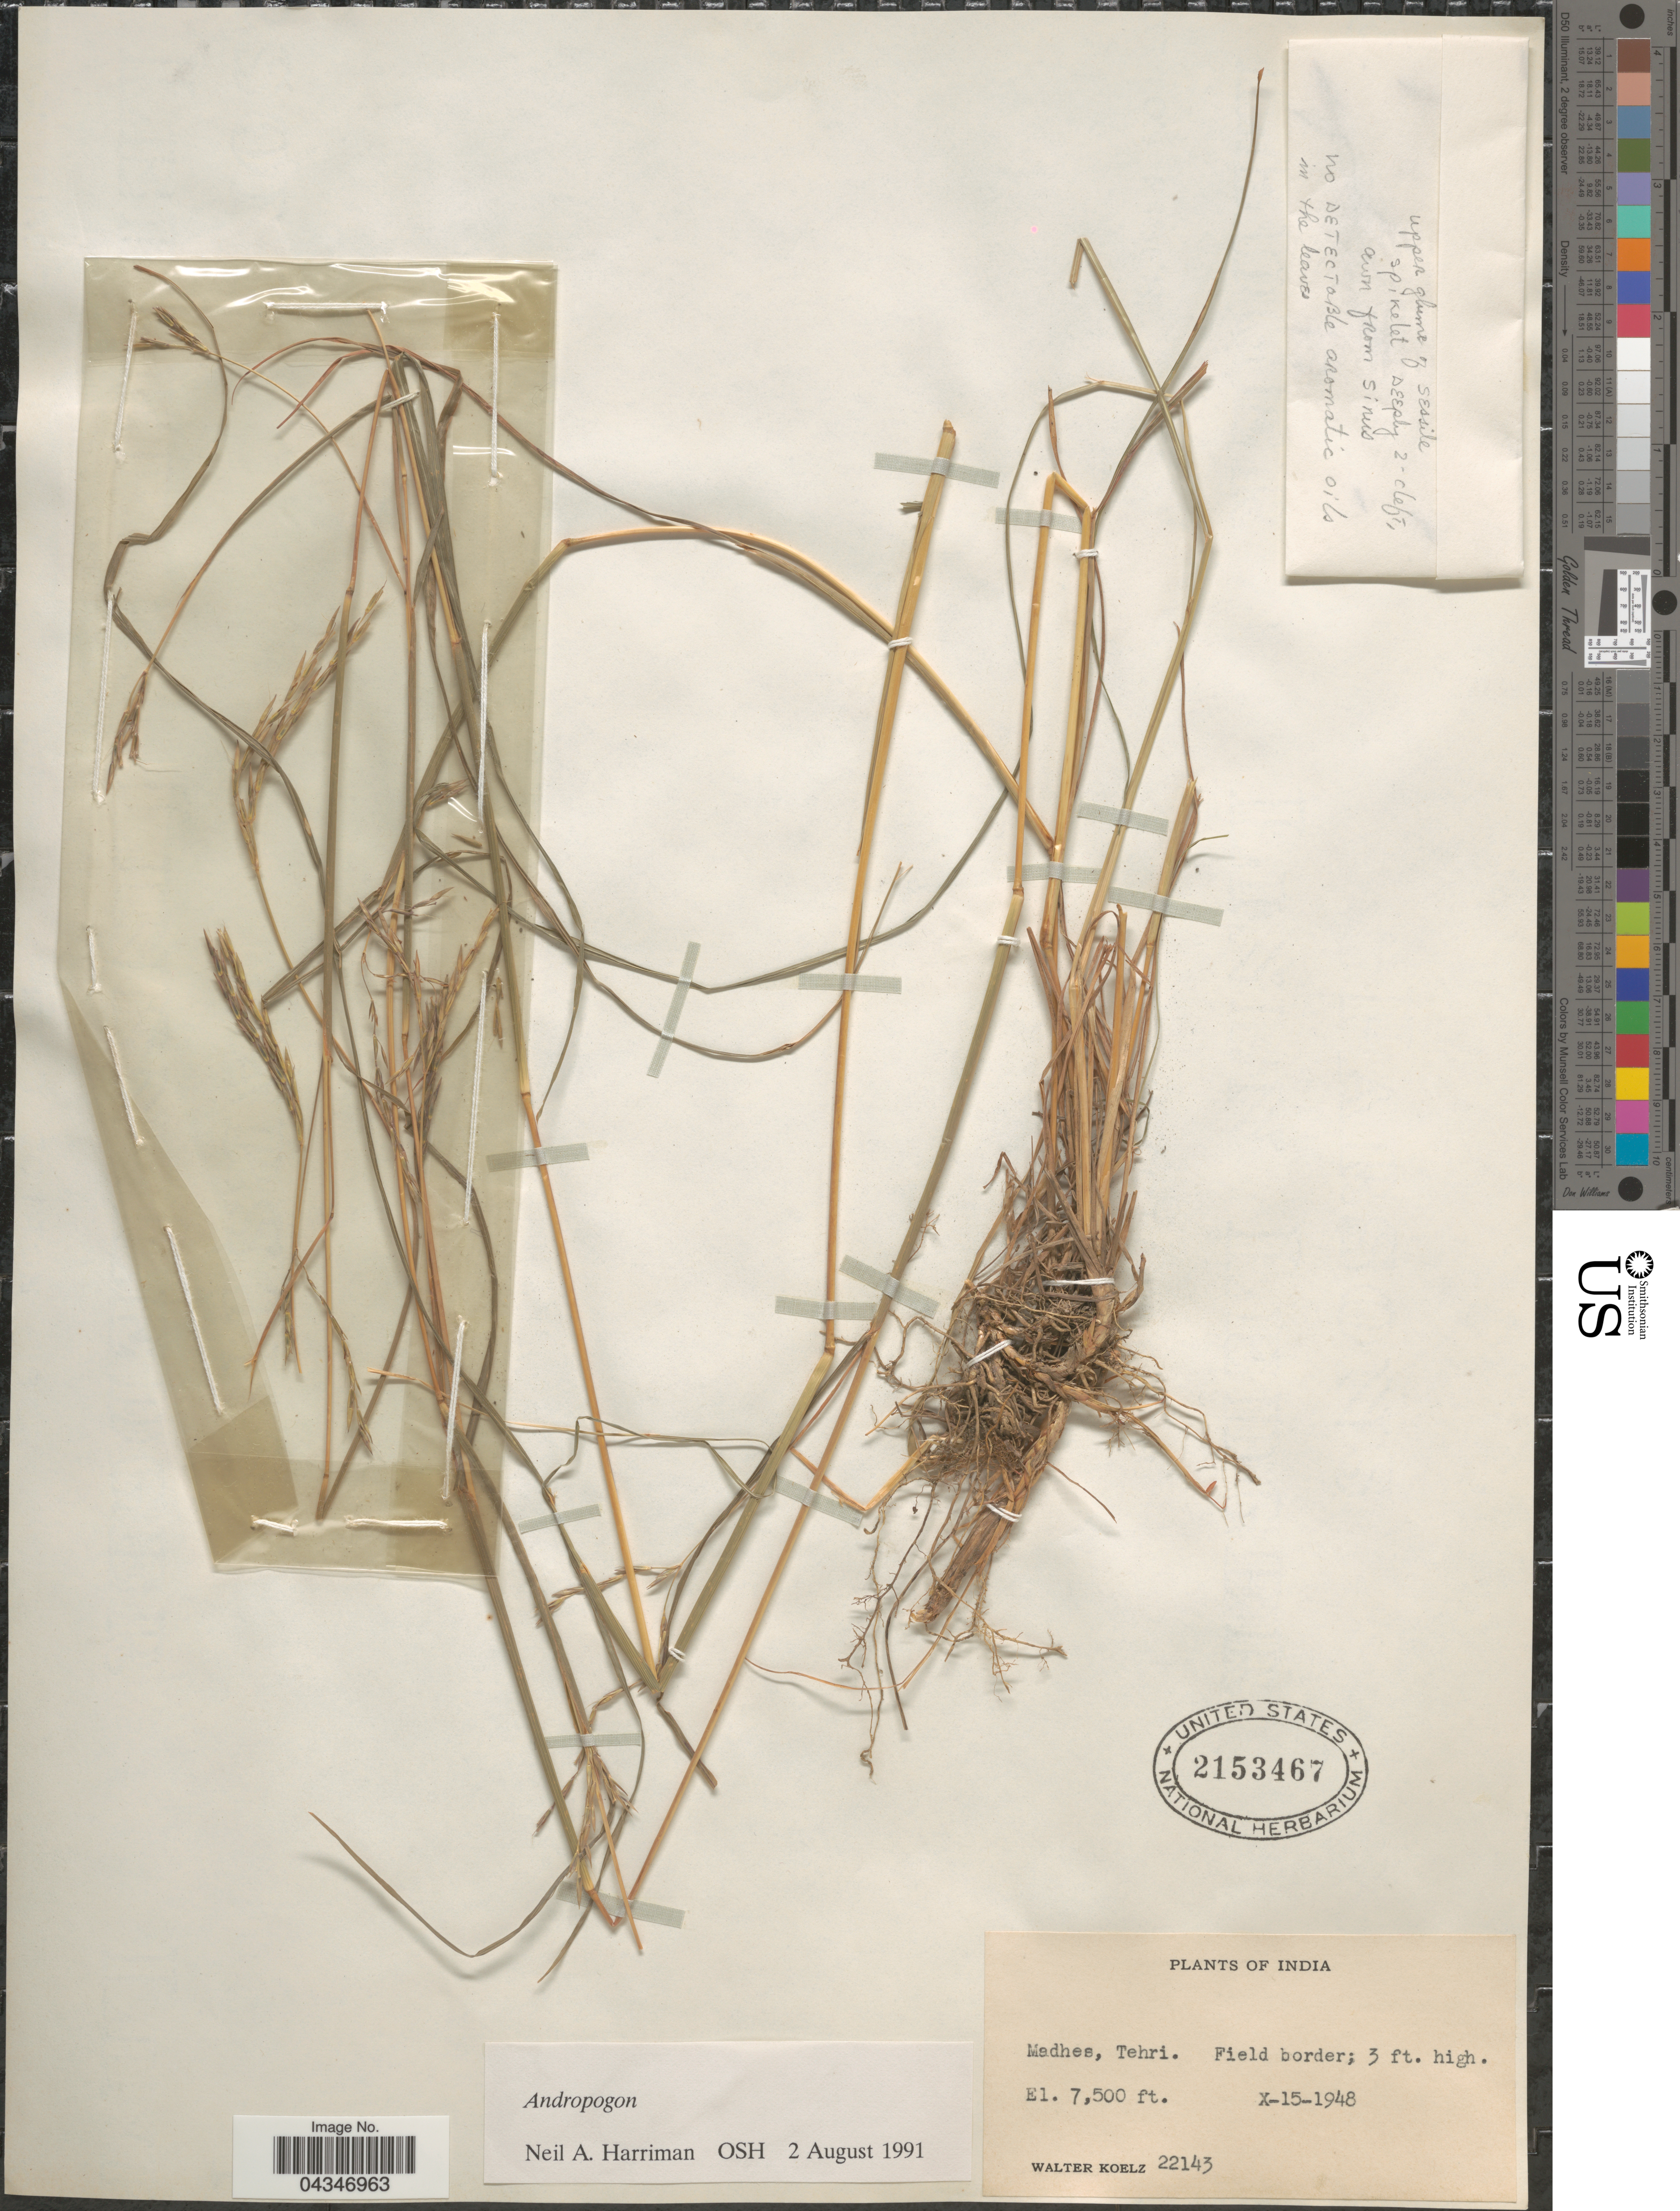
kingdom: Plantae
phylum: Tracheophyta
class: Liliopsida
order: Poales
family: Poaceae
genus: Andropogon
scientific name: Andropogon sp.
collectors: W. N. Koelz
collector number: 22143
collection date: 1948-10-15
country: India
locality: Madhes, Tehri.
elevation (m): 2286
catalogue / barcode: US 2153467